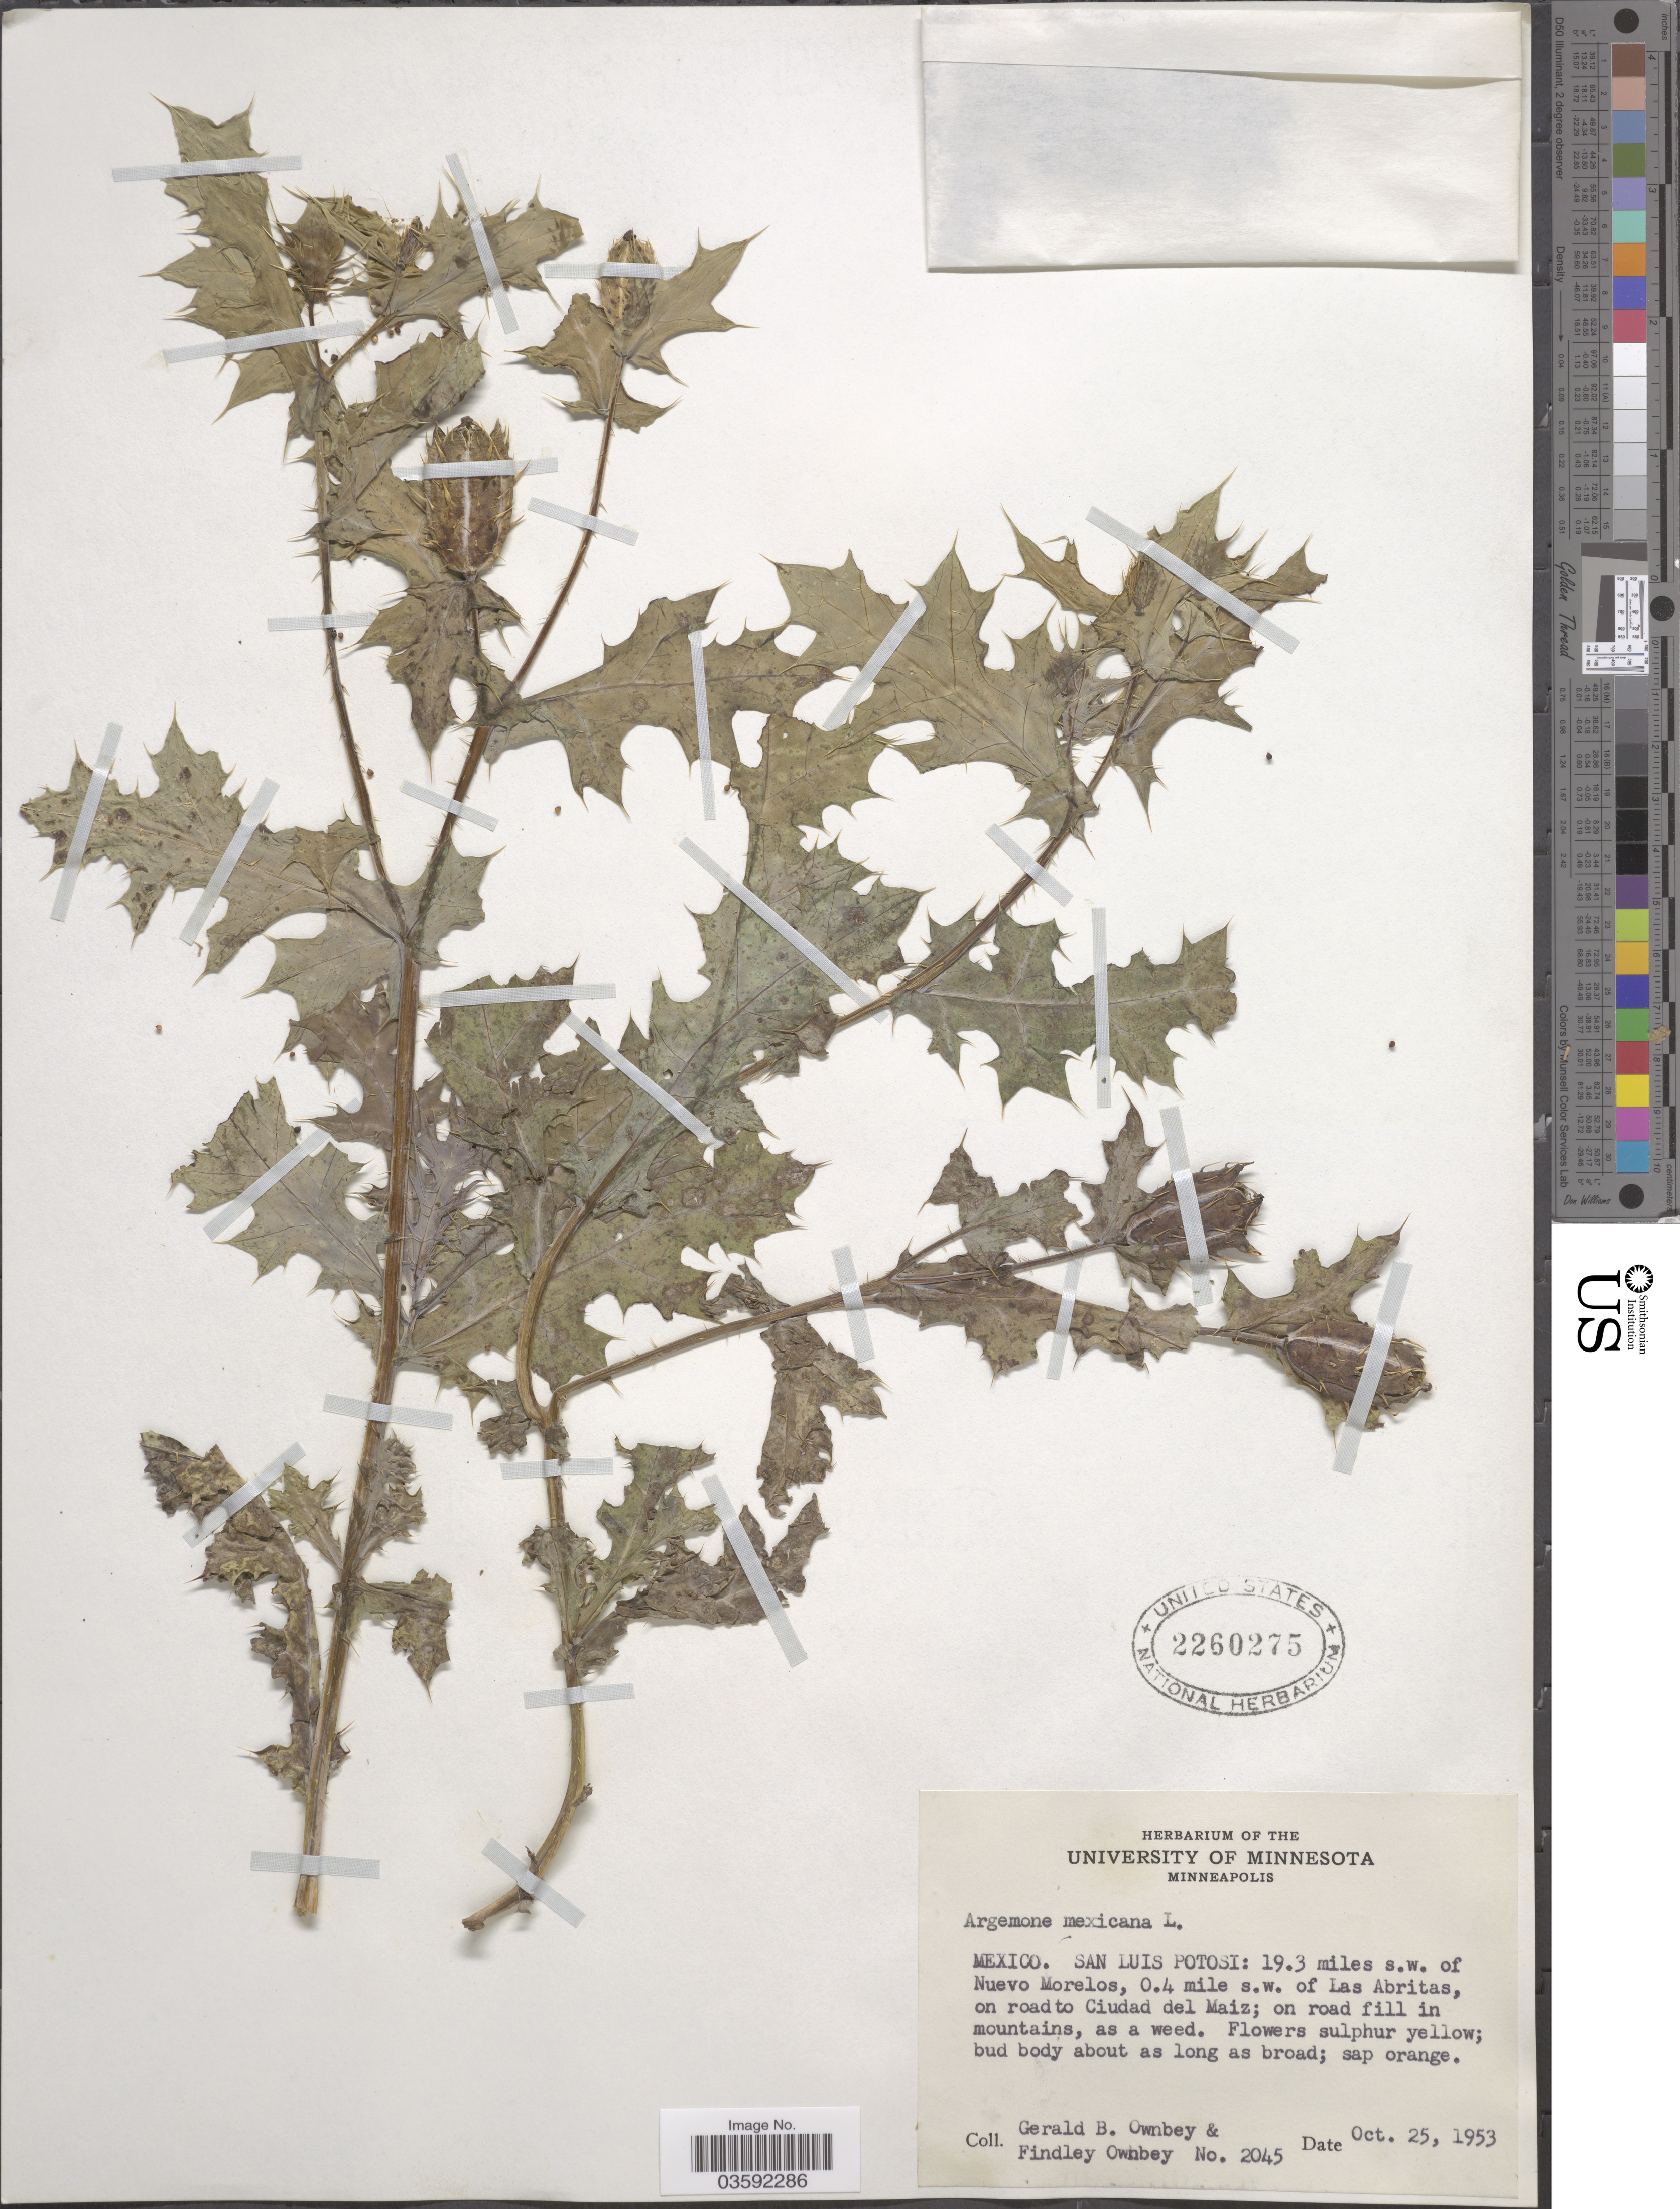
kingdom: Plantae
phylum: Tracheophyta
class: Magnoliopsida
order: Ranunculales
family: Papaveraceae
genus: Argemone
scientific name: Argemone mexicana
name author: L.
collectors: G. B. Ownbey & F. Ownbey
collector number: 2045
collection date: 1953-10-25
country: Mexico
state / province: San Luis Potosí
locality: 19.3 miles s.w. of Nuevo Morelos, 0.4 mile s.w. of Las Abritas, on road to Ciudad del Maiz.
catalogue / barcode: US 2260275